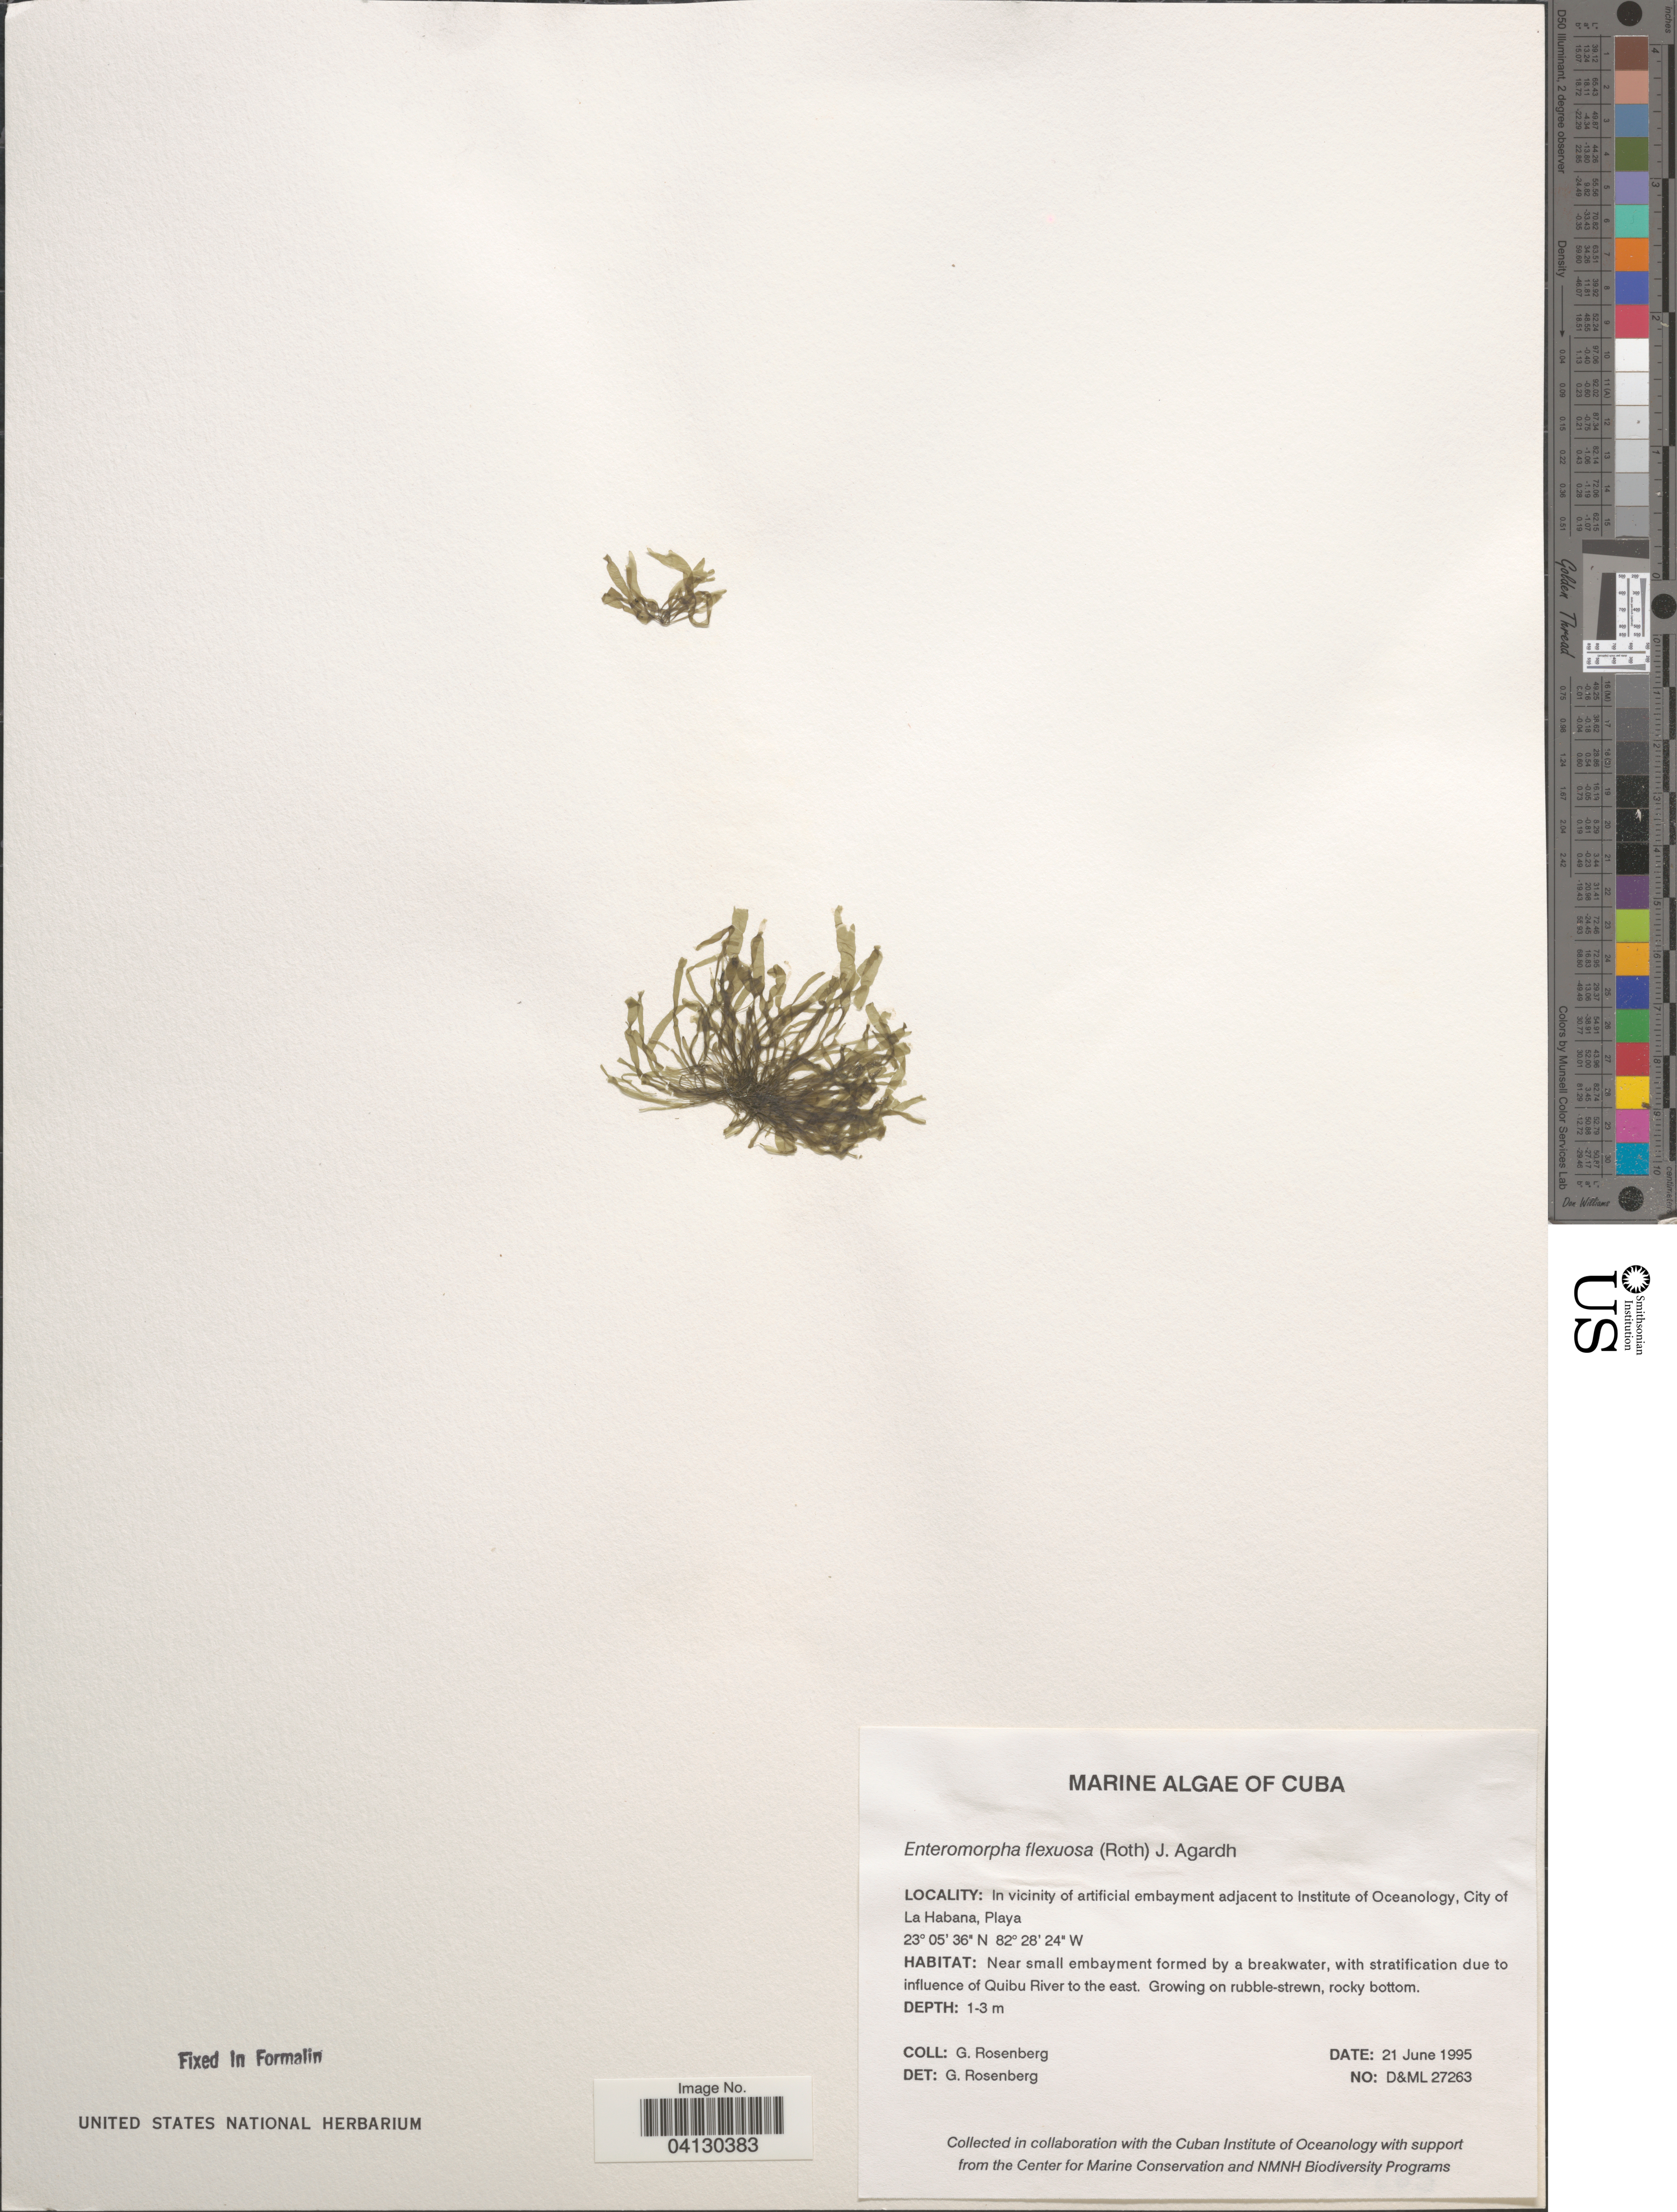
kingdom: Plantae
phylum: Chlorophyta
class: Ulvophyceae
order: Ulvales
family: Ulvaceae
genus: Ulva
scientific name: Ulva flexuosa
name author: Wulfen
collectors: G. Rosenberg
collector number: D&ML27263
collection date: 1995-06-21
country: Cuba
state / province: La Habana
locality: In vicinity of artificial embayment adjacent to Institute of Oceanology, City of La Habana. Near small embayment formed by a breakwater, with stratification due to influence of Quibu River to the east.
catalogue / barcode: US 328903